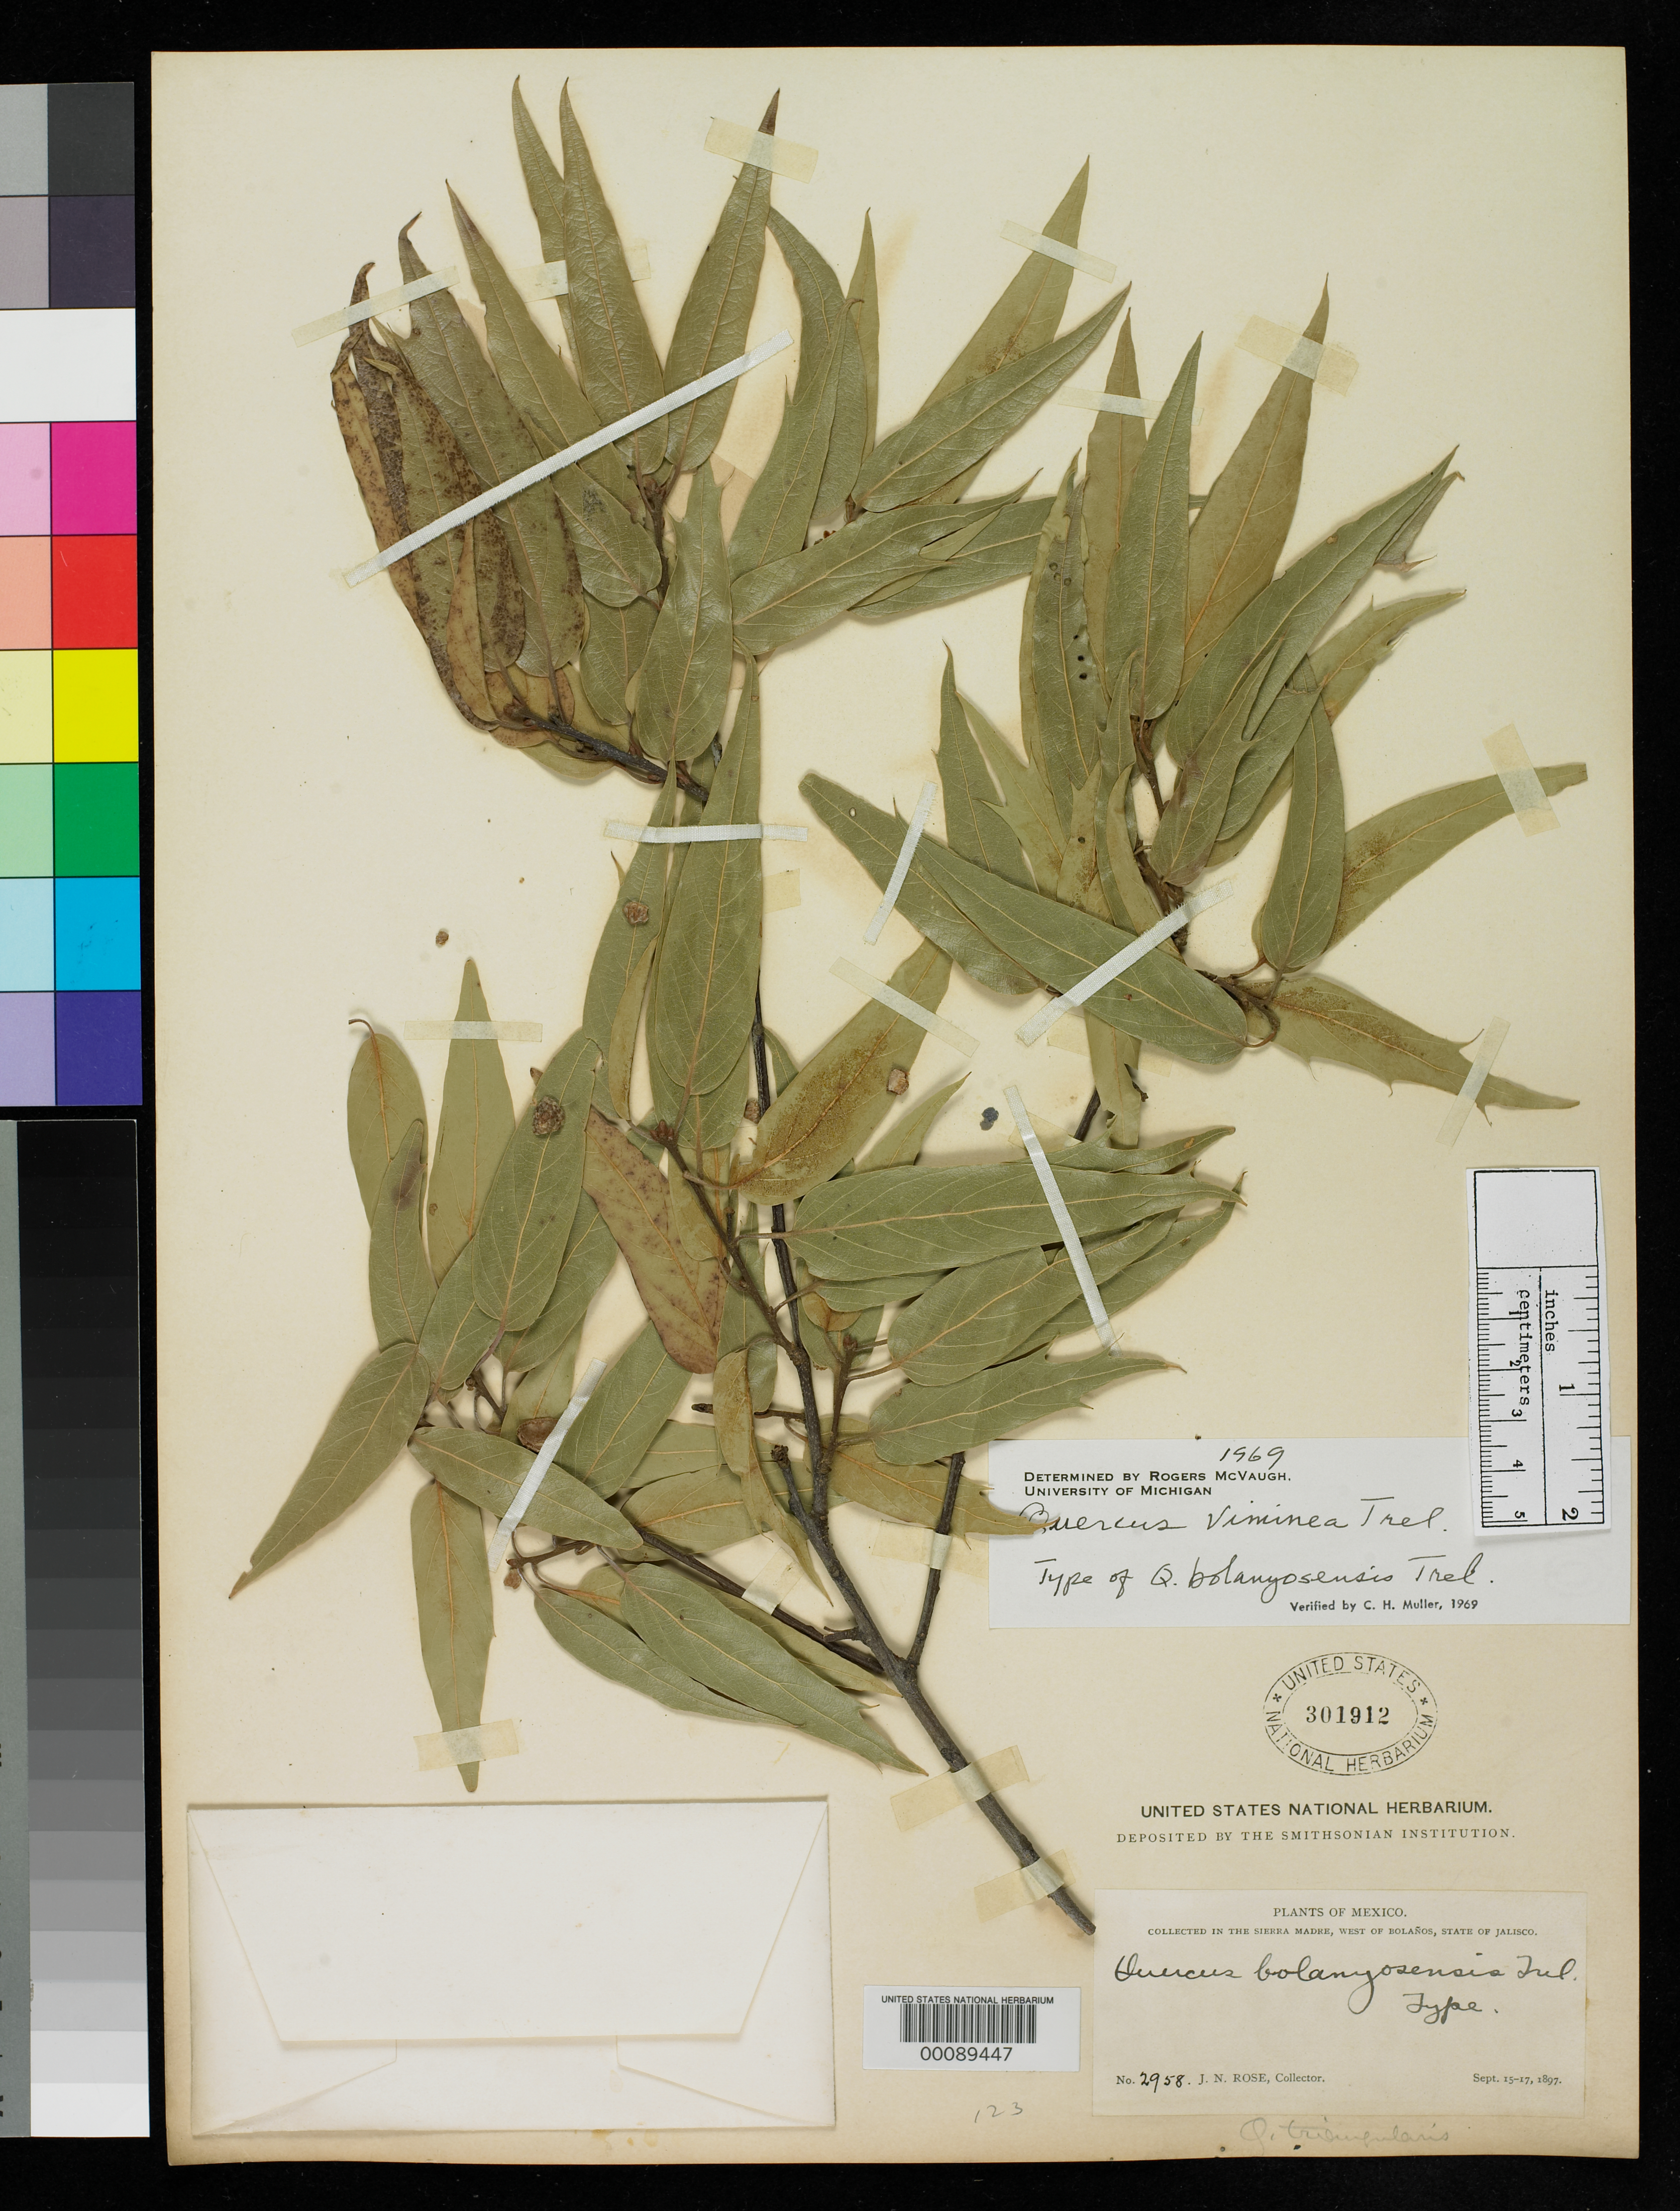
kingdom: Plantae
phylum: Tracheophyta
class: Magnoliopsida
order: Fagales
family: Fagaceae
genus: Quercus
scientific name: Quercus bolanyosensis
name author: Trel.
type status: Isotype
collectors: J. N. Rose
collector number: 2958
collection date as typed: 15 Sep 1897 to 17 Sep 1897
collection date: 1897-09-15/1897-09-17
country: Mexico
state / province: Jalisco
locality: W of Bolanos.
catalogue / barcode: US 301912